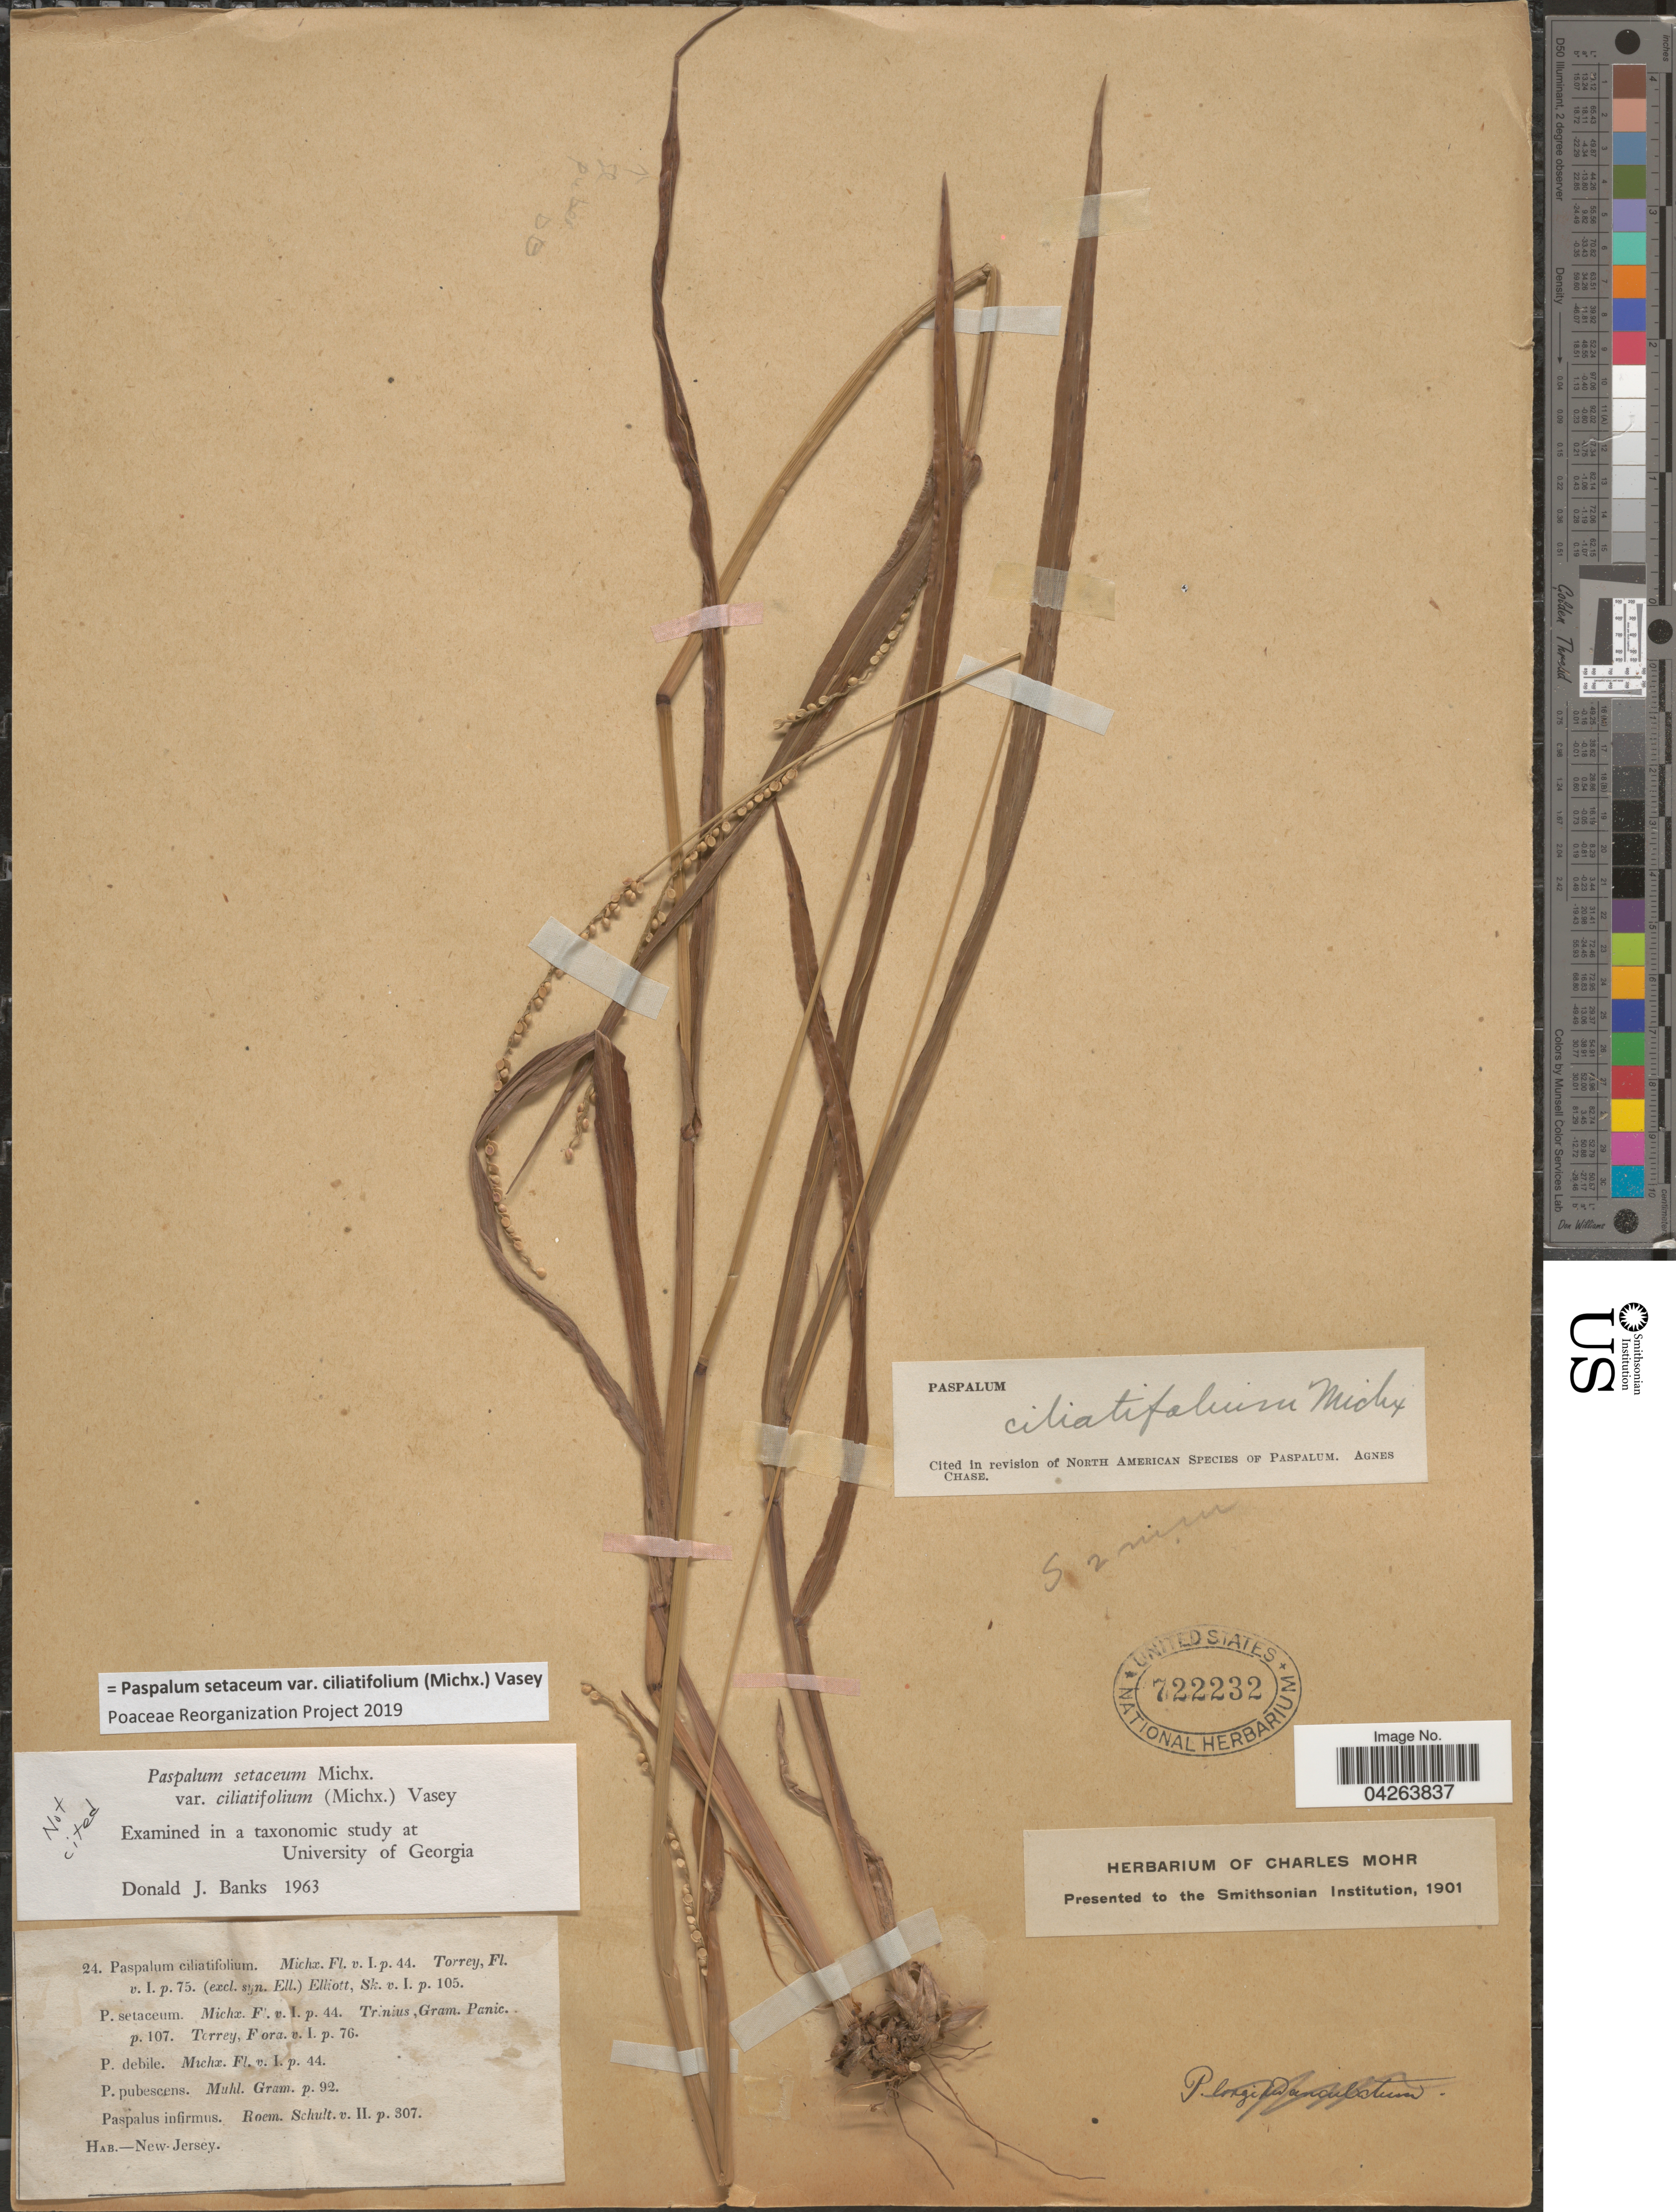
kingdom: Plantae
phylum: Tracheophyta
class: Liliopsida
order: Poales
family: Poaceae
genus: Paspalum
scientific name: Paspalum setaceum var. ciliatifolium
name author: (Michx.) Vasey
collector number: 24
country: United States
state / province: New Jersey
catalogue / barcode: US 722232